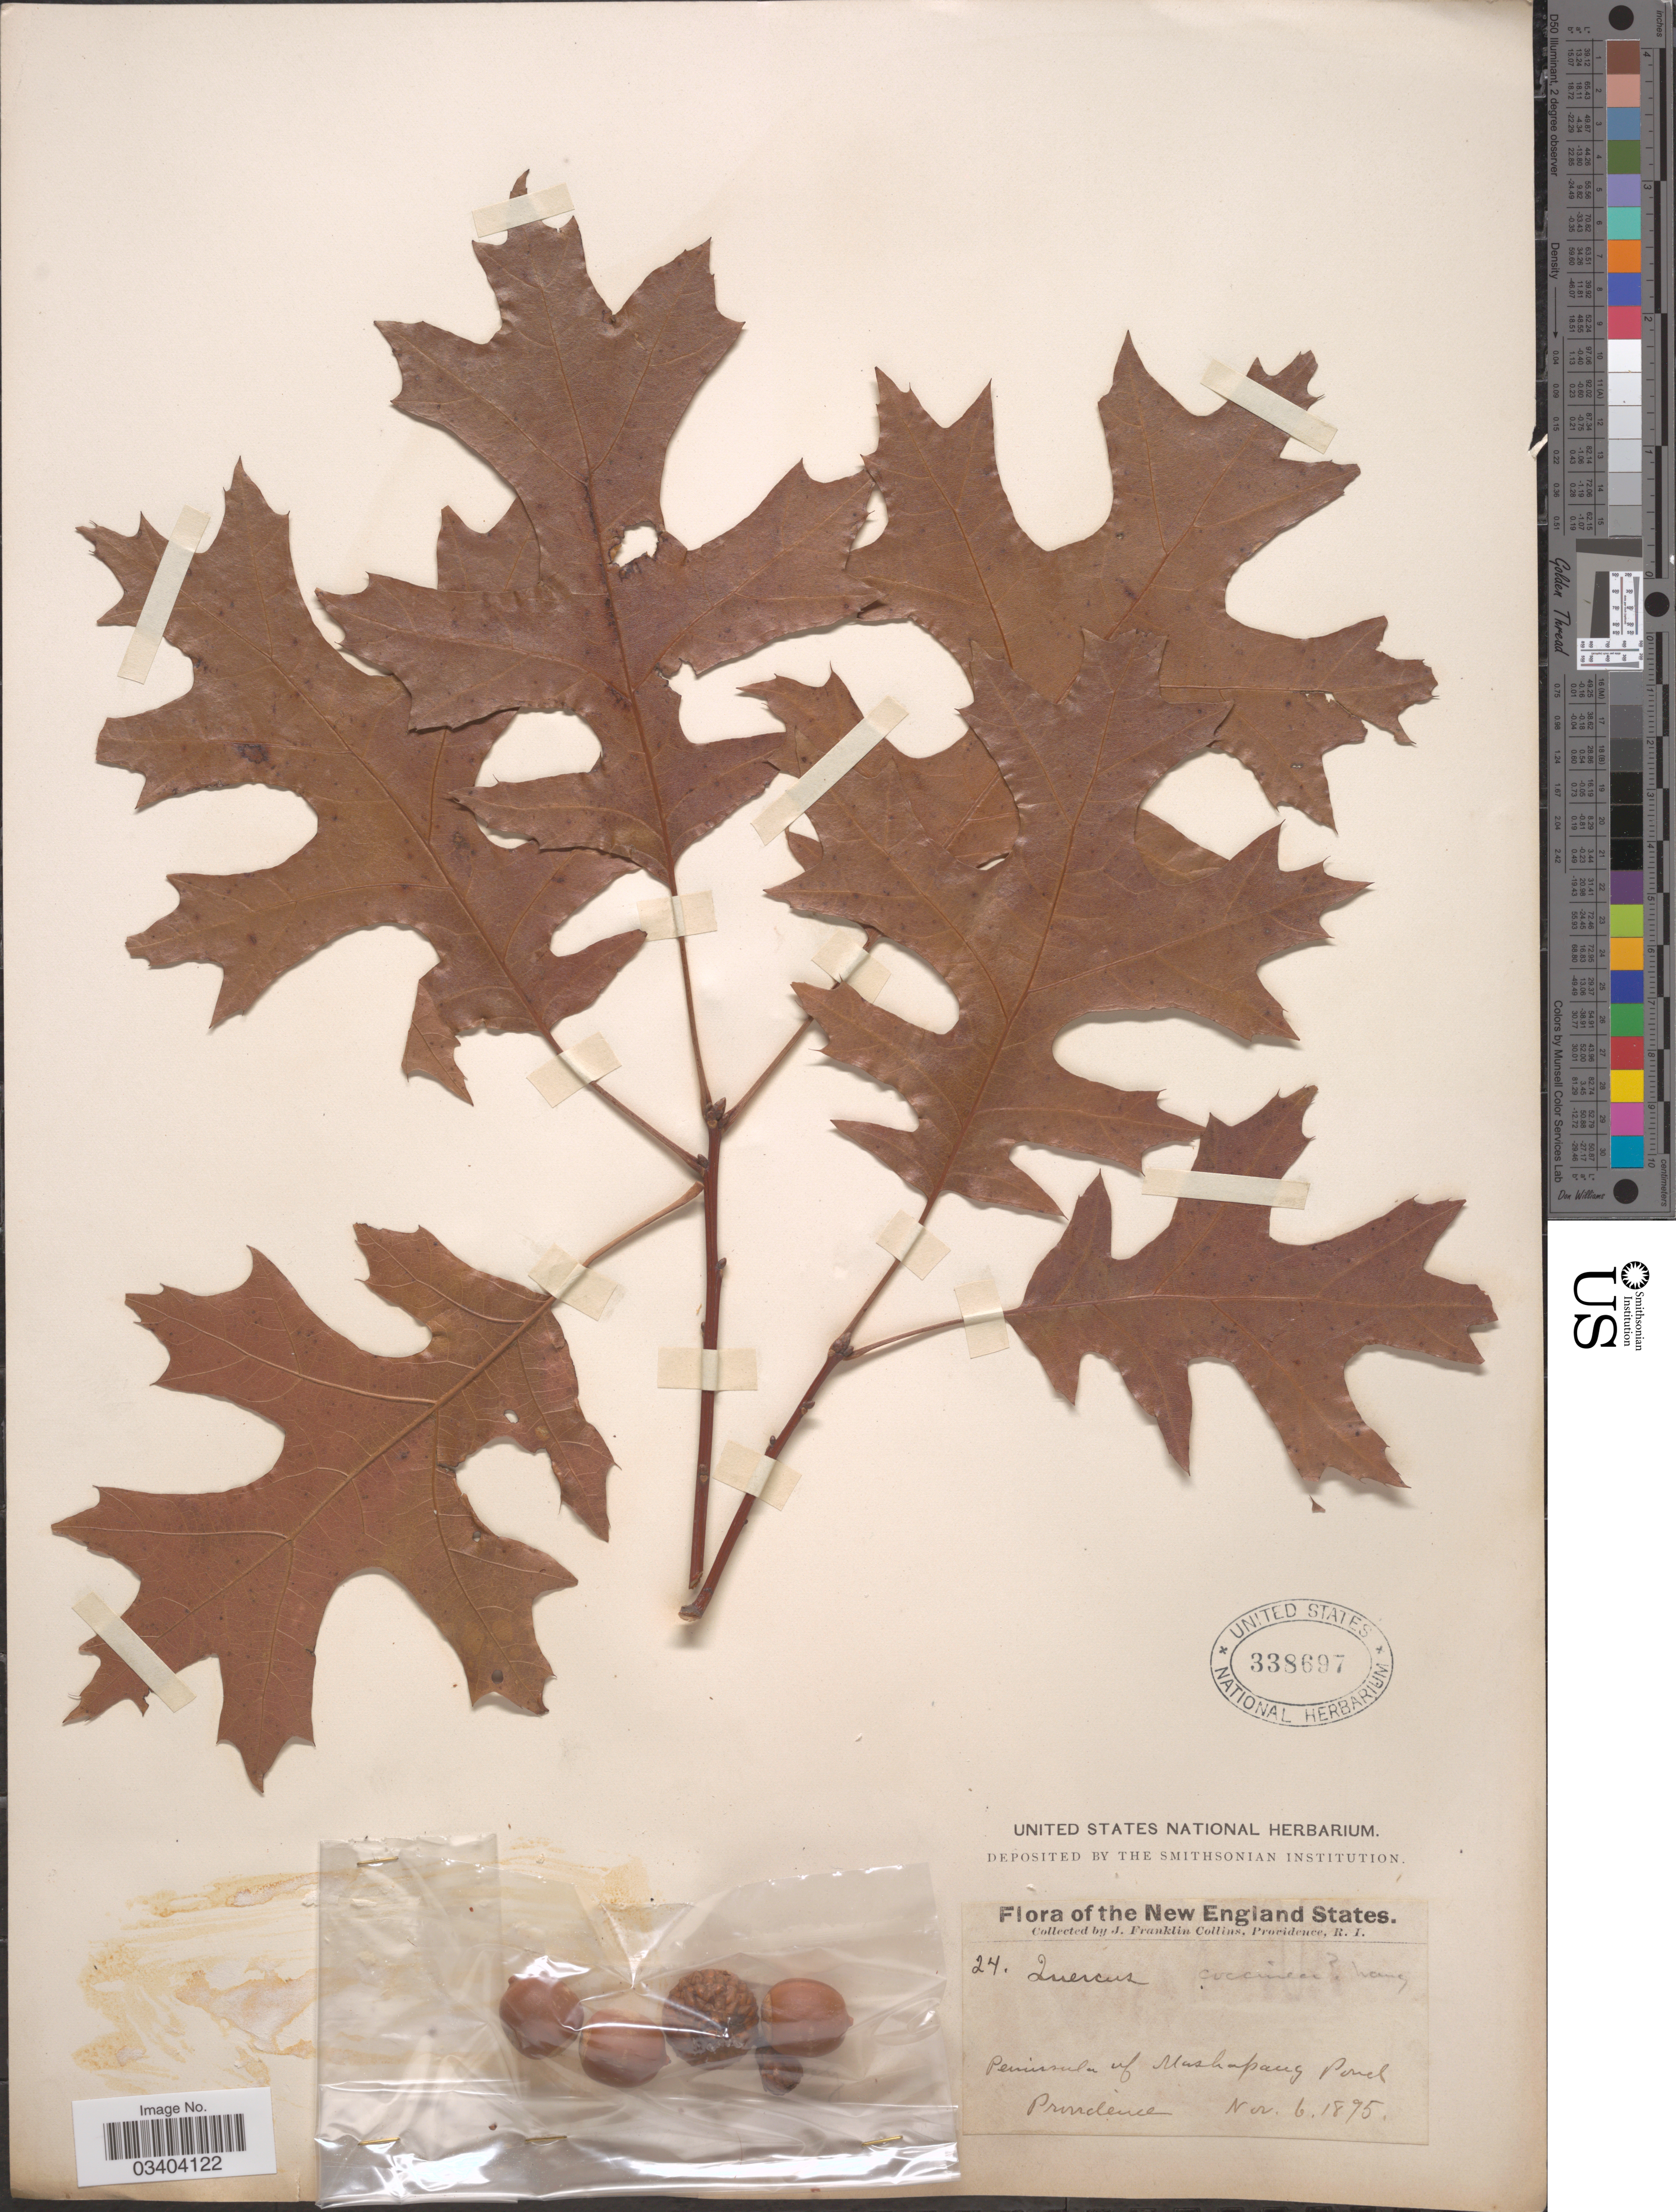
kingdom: Plantae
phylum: Tracheophyta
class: Magnoliopsida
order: Fagales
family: Fagaceae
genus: Quercus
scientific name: Quercus coccinea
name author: Münchh.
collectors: J. Collins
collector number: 24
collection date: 1895-11-06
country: United States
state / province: Rhode Island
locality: New England States. Peninsula of Mashapaug Pond. Providence.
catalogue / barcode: US 338697